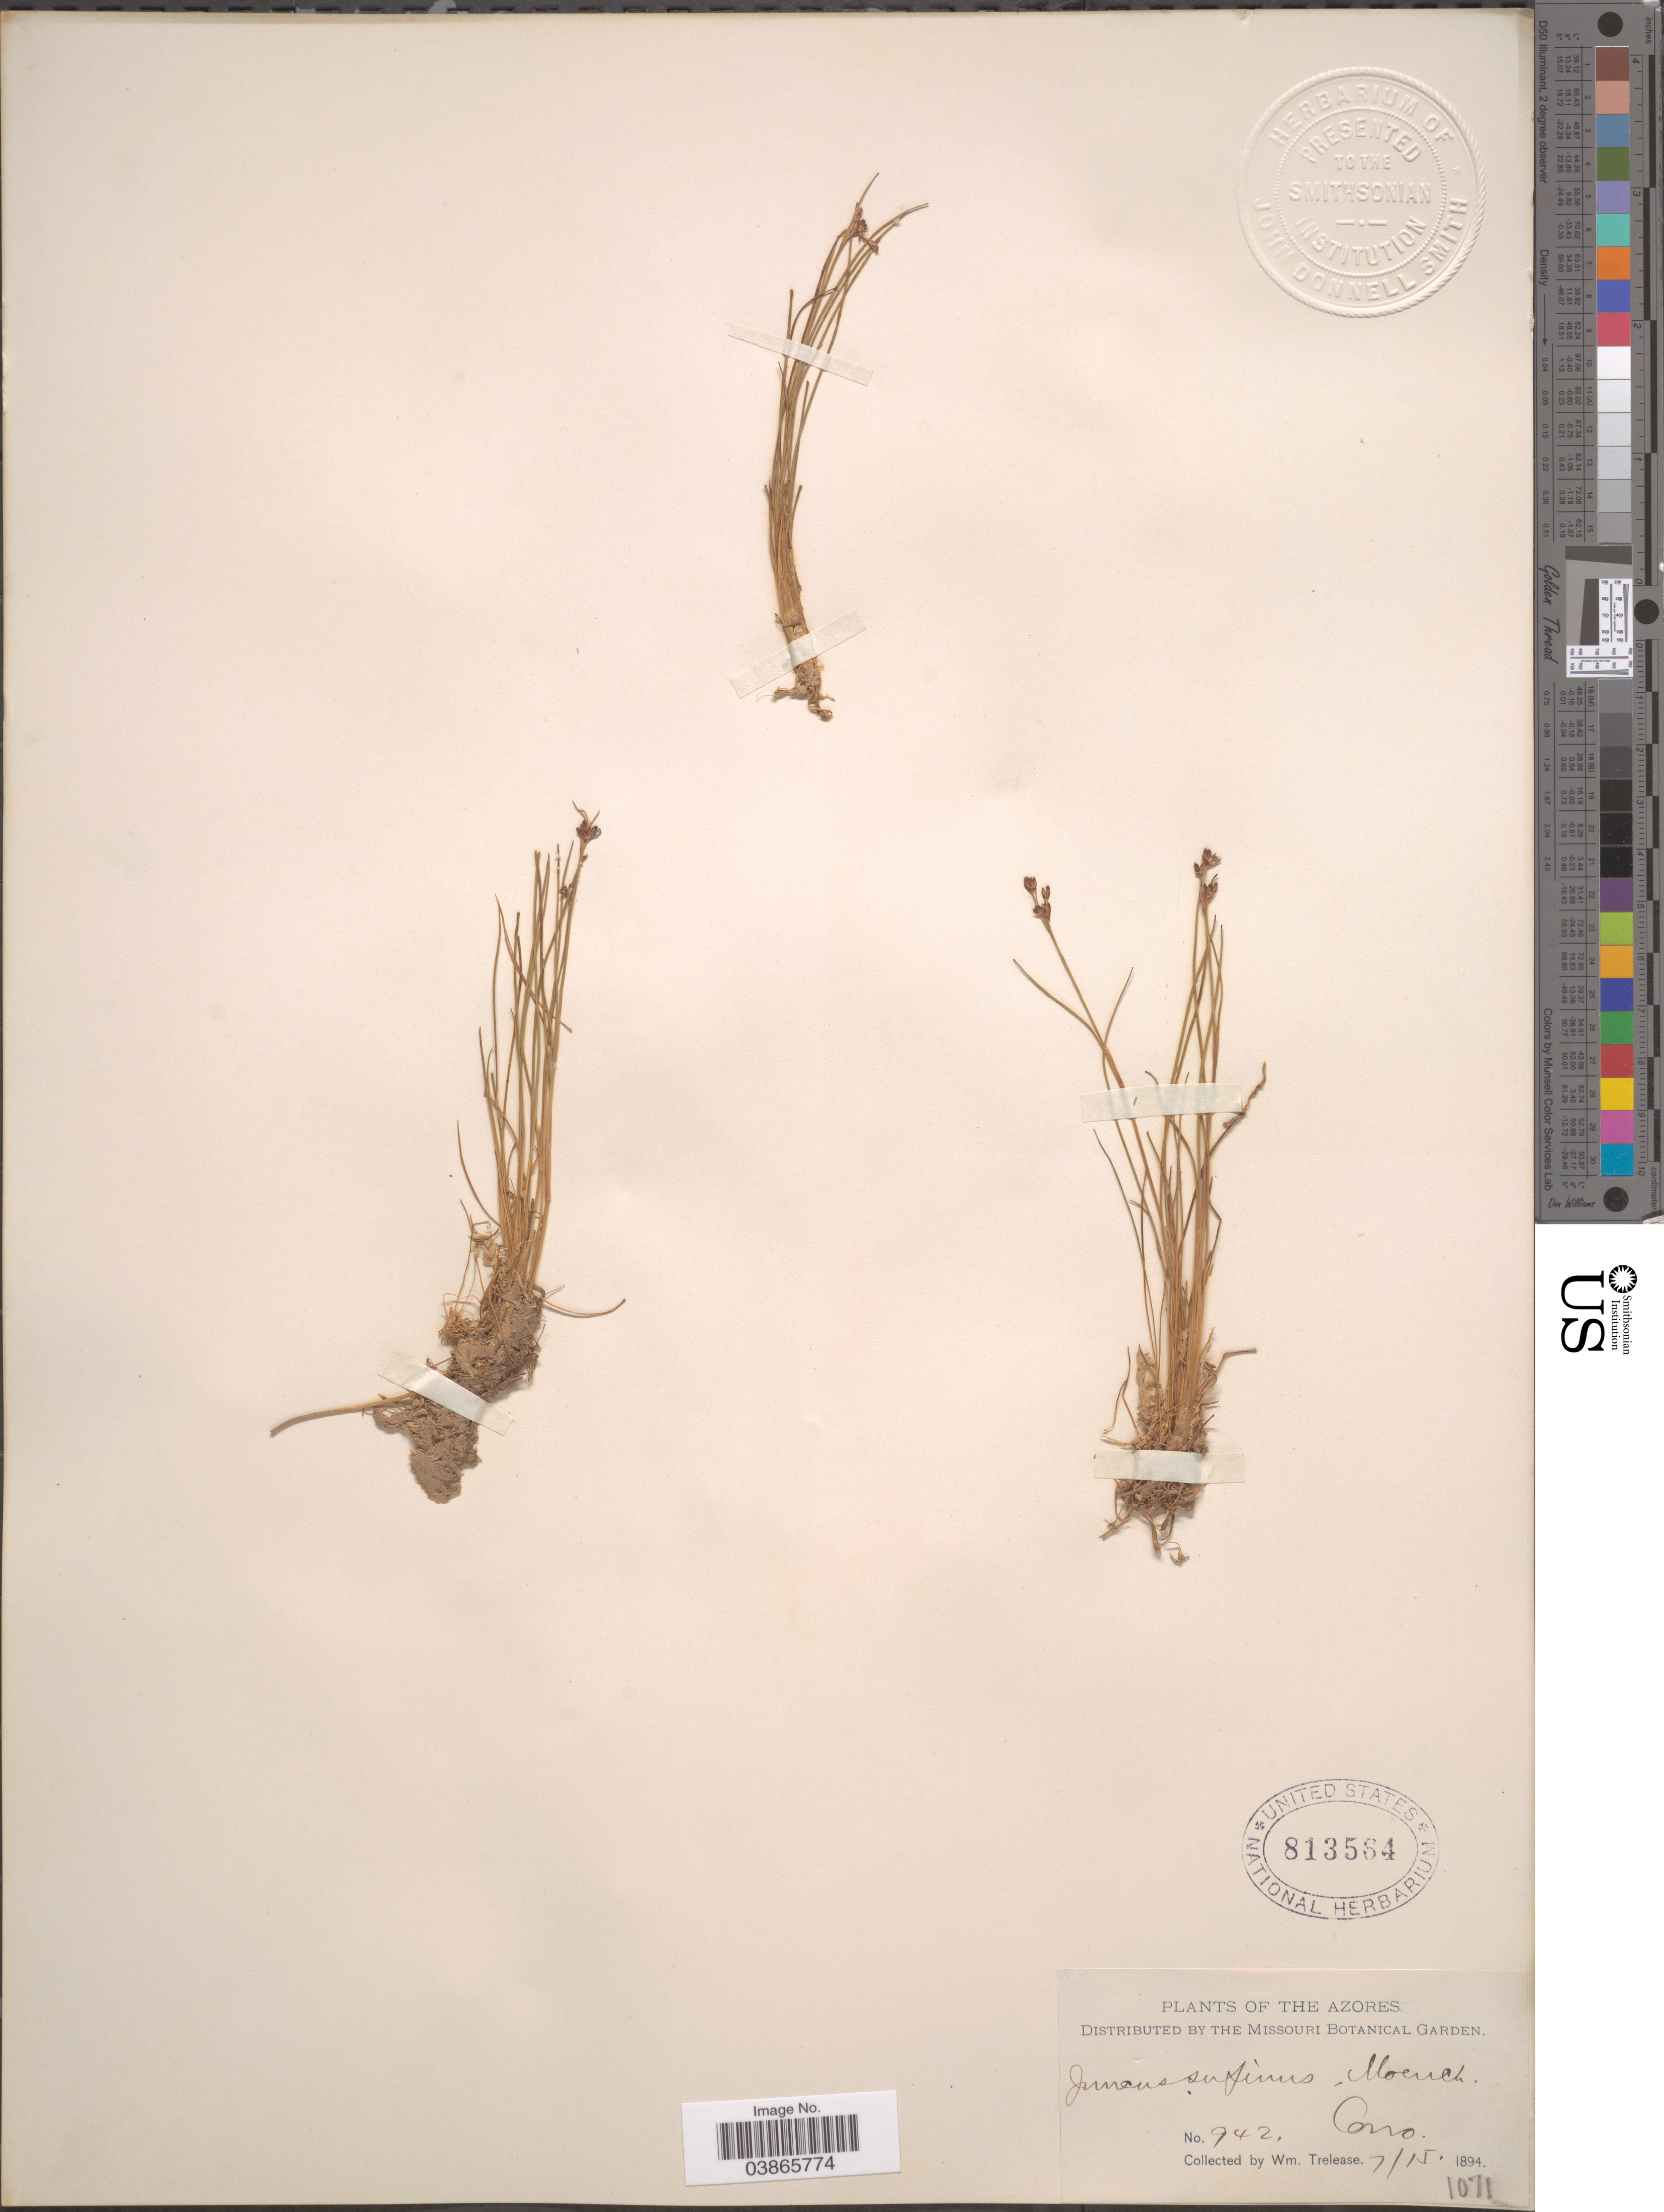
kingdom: Plantae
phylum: Tracheophyta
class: Liliopsida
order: Poales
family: Juncaceae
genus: Juncus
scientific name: Juncus supinus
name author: Moench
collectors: W. Trelease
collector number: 942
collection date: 1894-07-15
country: Portugal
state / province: Azores (Aut. Reg.)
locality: The Azores. Corro.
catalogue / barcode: US 813564